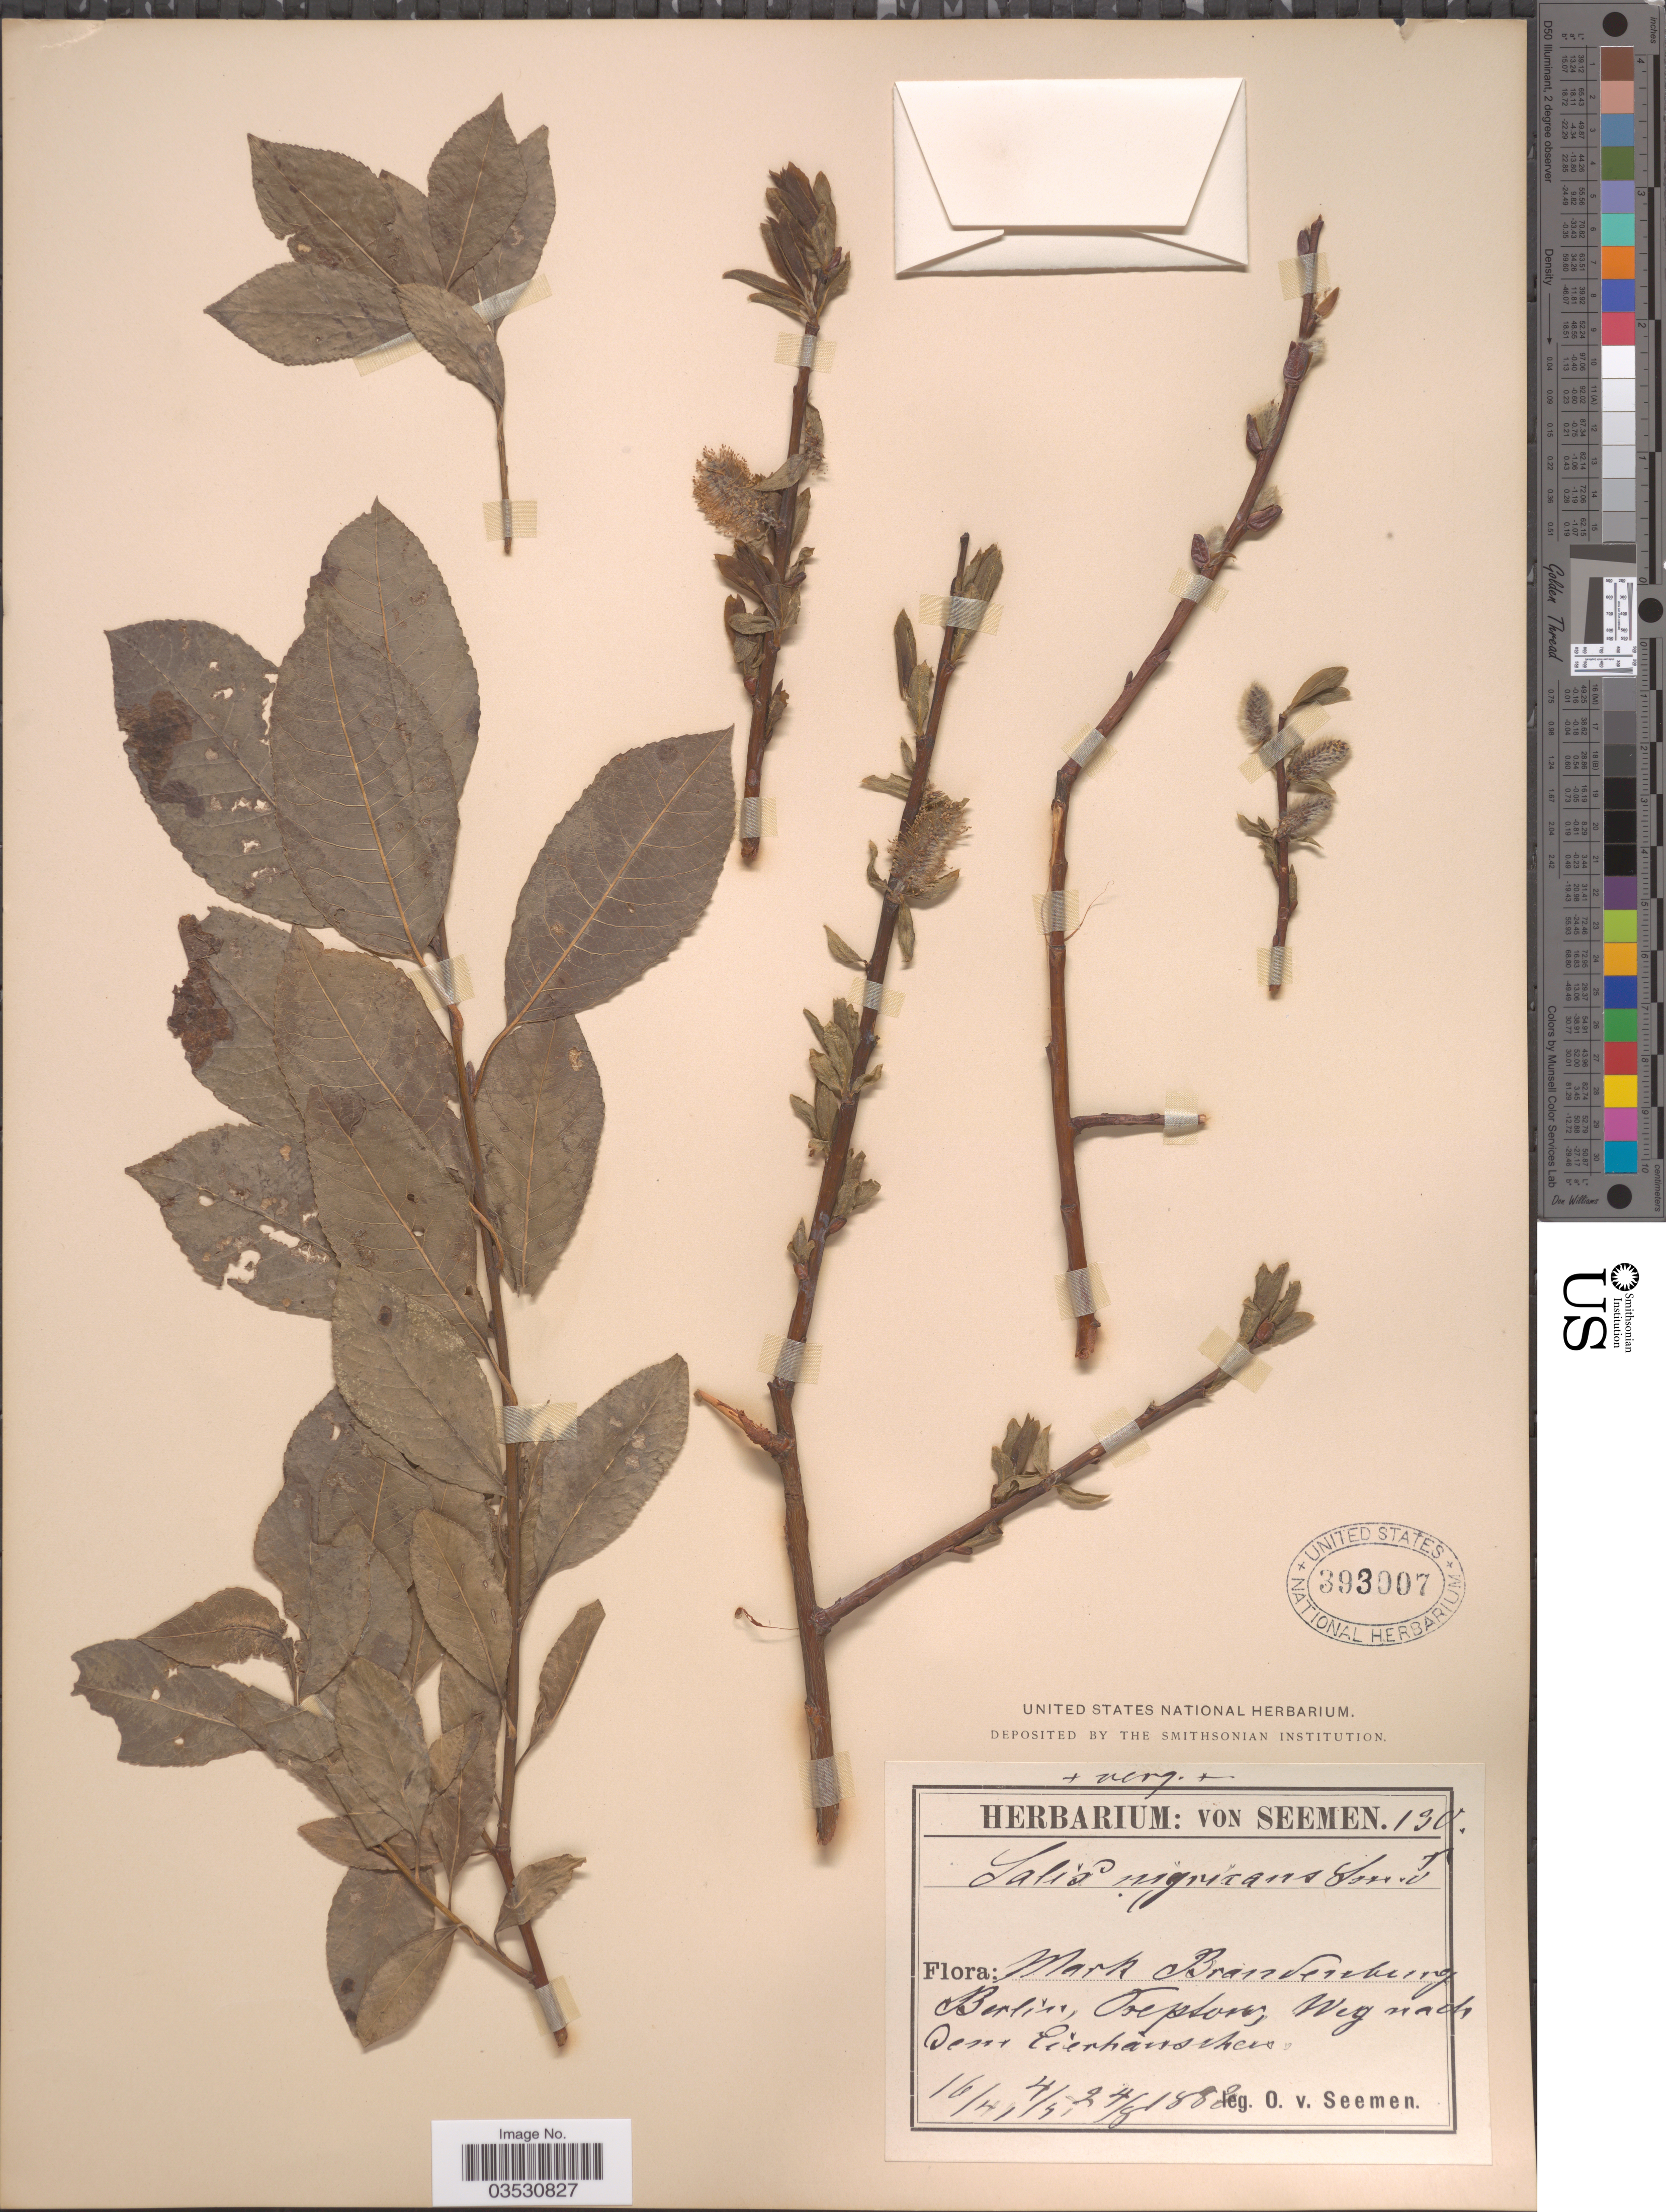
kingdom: Plantae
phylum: Tracheophyta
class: Magnoliopsida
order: Malpighiales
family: Salicaceae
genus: Salix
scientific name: Salix nigricans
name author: Sm.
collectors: K. O. von Seemen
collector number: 130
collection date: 1882-04-16/1882-08-24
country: Germany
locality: Mark Brandenburg. Berlin, Treptow, Weg nach dem Eierhauschern.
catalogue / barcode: US 393007